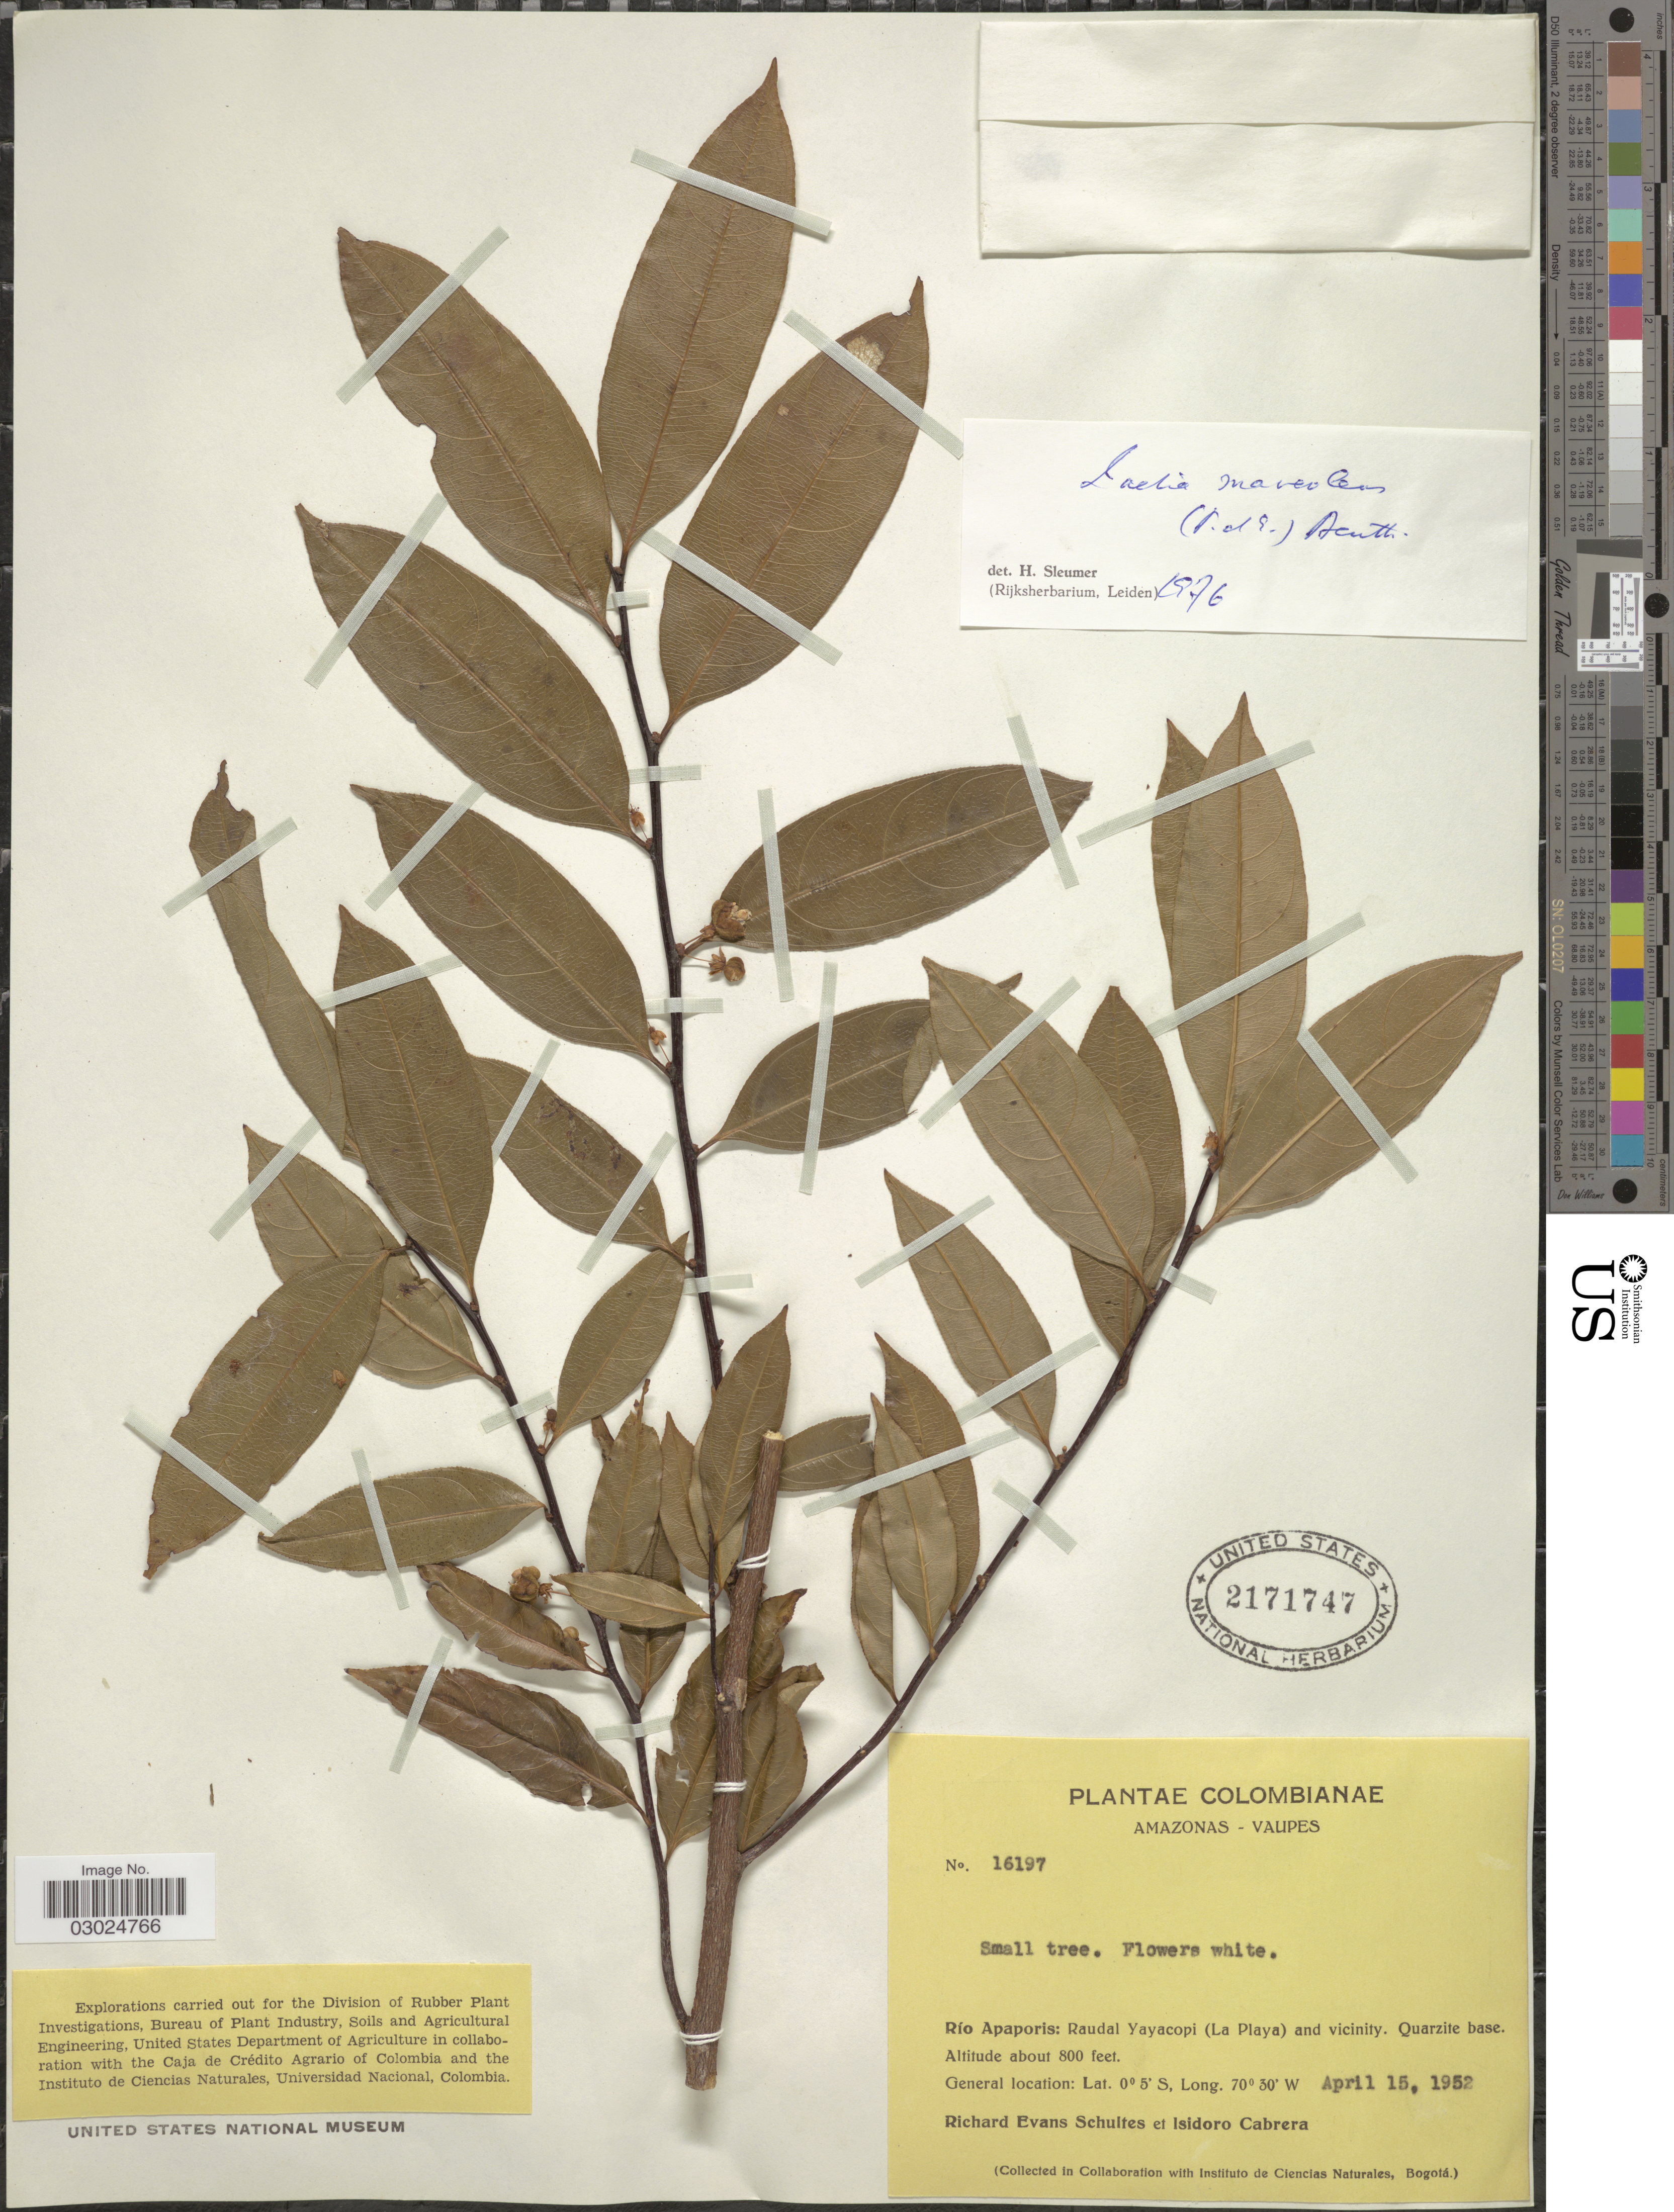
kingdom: Plantae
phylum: Tracheophyta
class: Magnoliopsida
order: Malpighiales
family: Salicaceae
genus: Laetia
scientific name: Laetia suaveolens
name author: (Poepp.) Benth.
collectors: R. E. Schultes & I. Cabrera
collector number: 16197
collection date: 1952-04-15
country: Colombia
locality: Amazonas-Vaupés, Río Apaporis: Raudal Yayacopi (La Playa) and vicinity. Quarzite base.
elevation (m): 244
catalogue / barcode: US 2171747